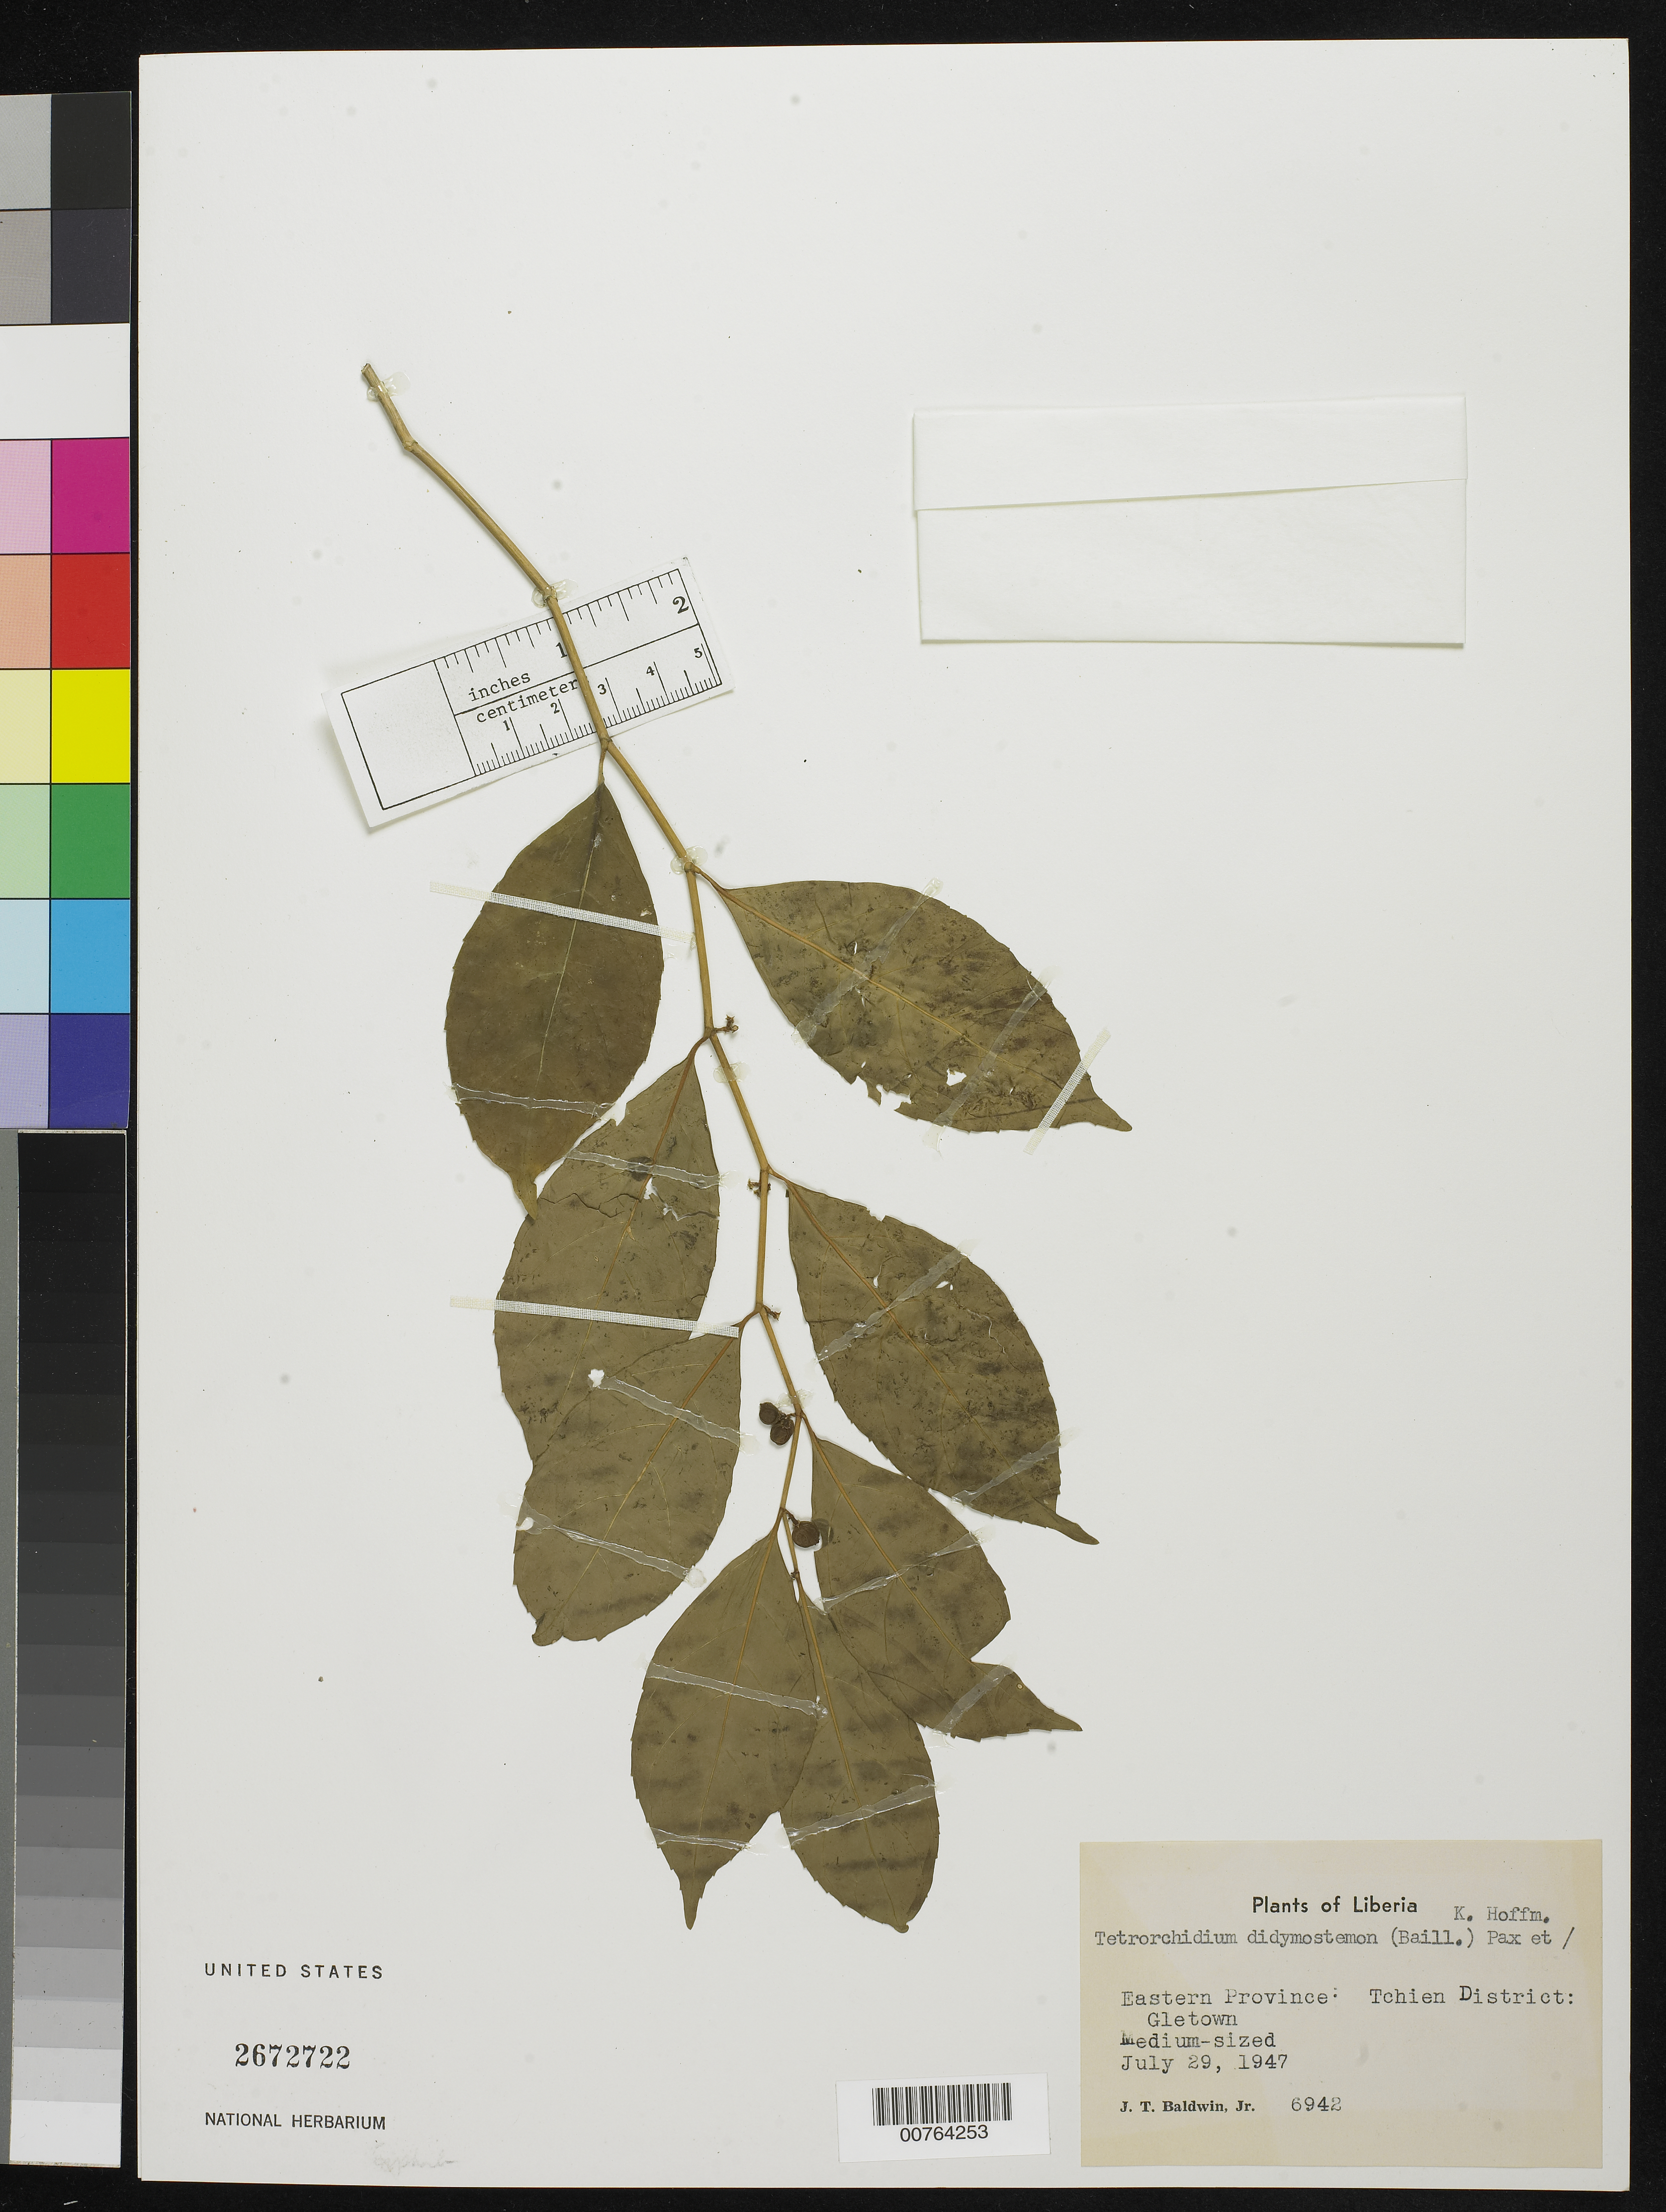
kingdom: Plantae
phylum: Tracheophyta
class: Magnoliopsida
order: Malpighiales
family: Euphorbiaceae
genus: Tetrorchidium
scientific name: Tetrorchidium didymostemon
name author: (Baill.) Pax & K. Hoffm.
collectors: J. T. Baldwin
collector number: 6942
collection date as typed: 29 Jul 1947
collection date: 1947-07-29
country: Liberia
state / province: Grand Gedeh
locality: Eastern Province: Tchien District, Gletown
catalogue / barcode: US 2672722